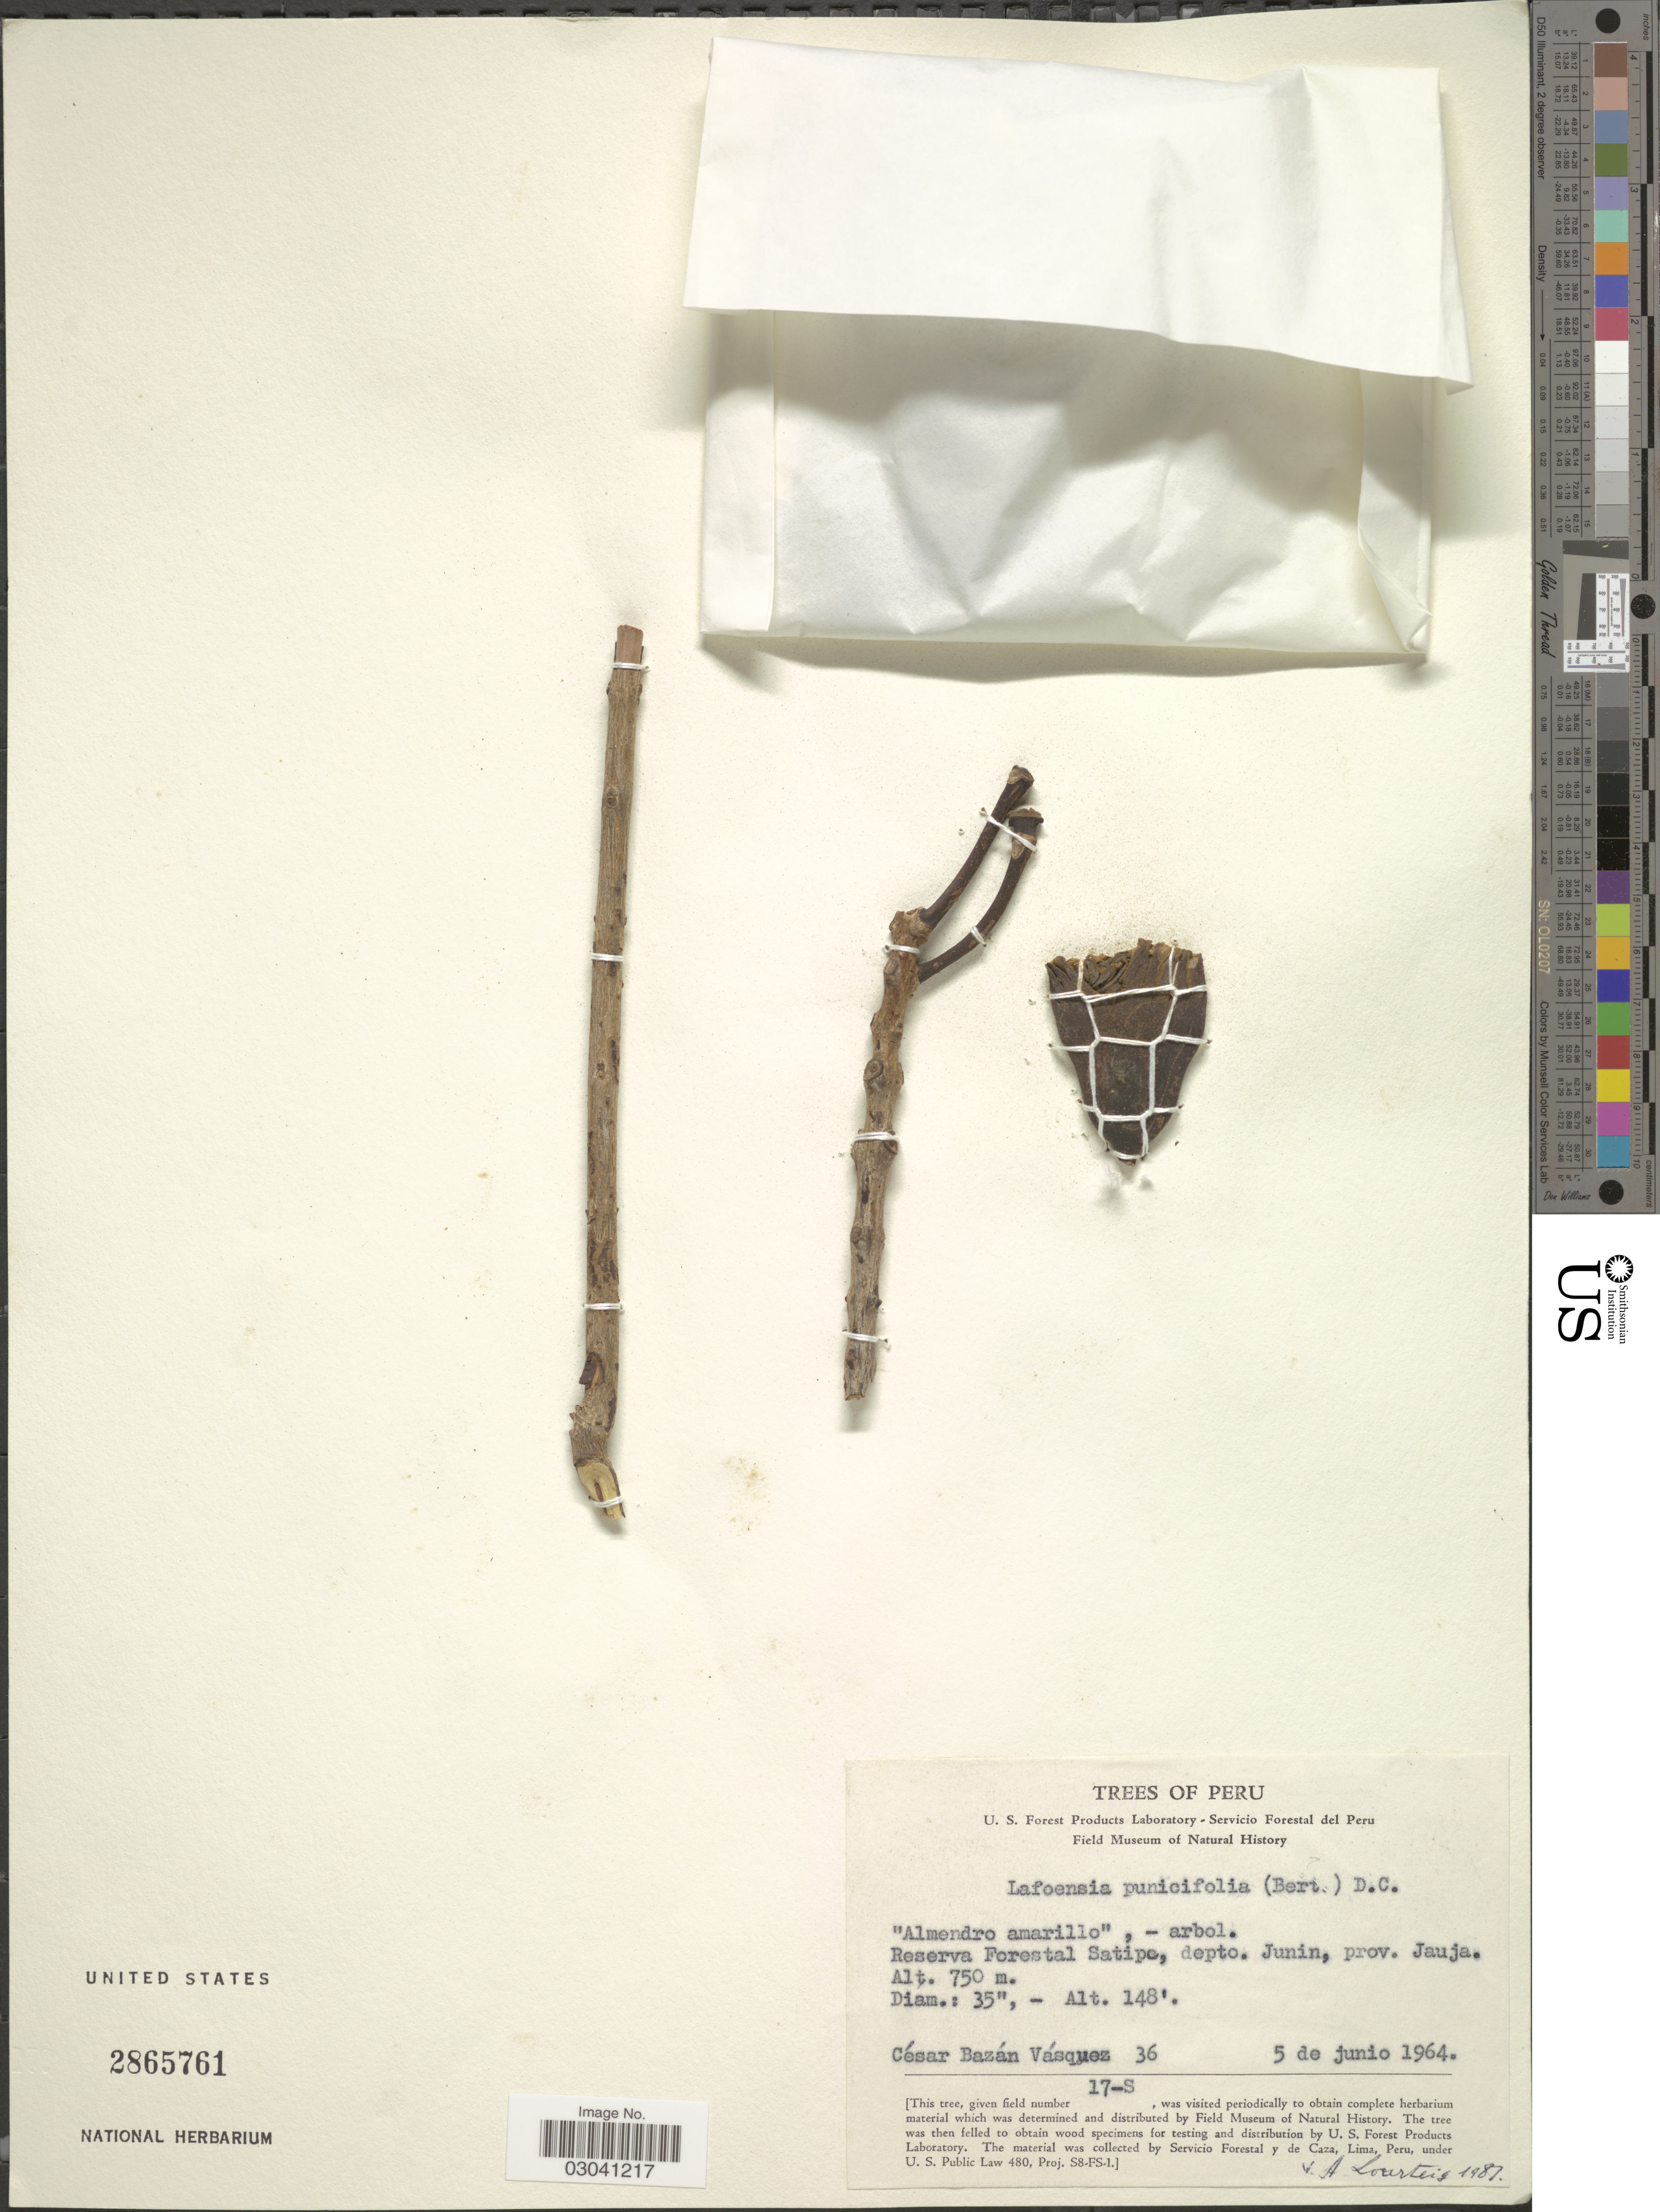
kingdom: Plantae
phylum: Tracheophyta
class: Magnoliopsida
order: Myrtales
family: Lythraceae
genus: Lafoensia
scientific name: Lafoensia punicifolia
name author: DC.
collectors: C. Bazan-Vasquez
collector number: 36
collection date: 1964-06-05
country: Peru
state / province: Junín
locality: Reserva Forestal Satipo, depto. Junin, prov. Jauja.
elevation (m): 750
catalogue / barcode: US 2865761